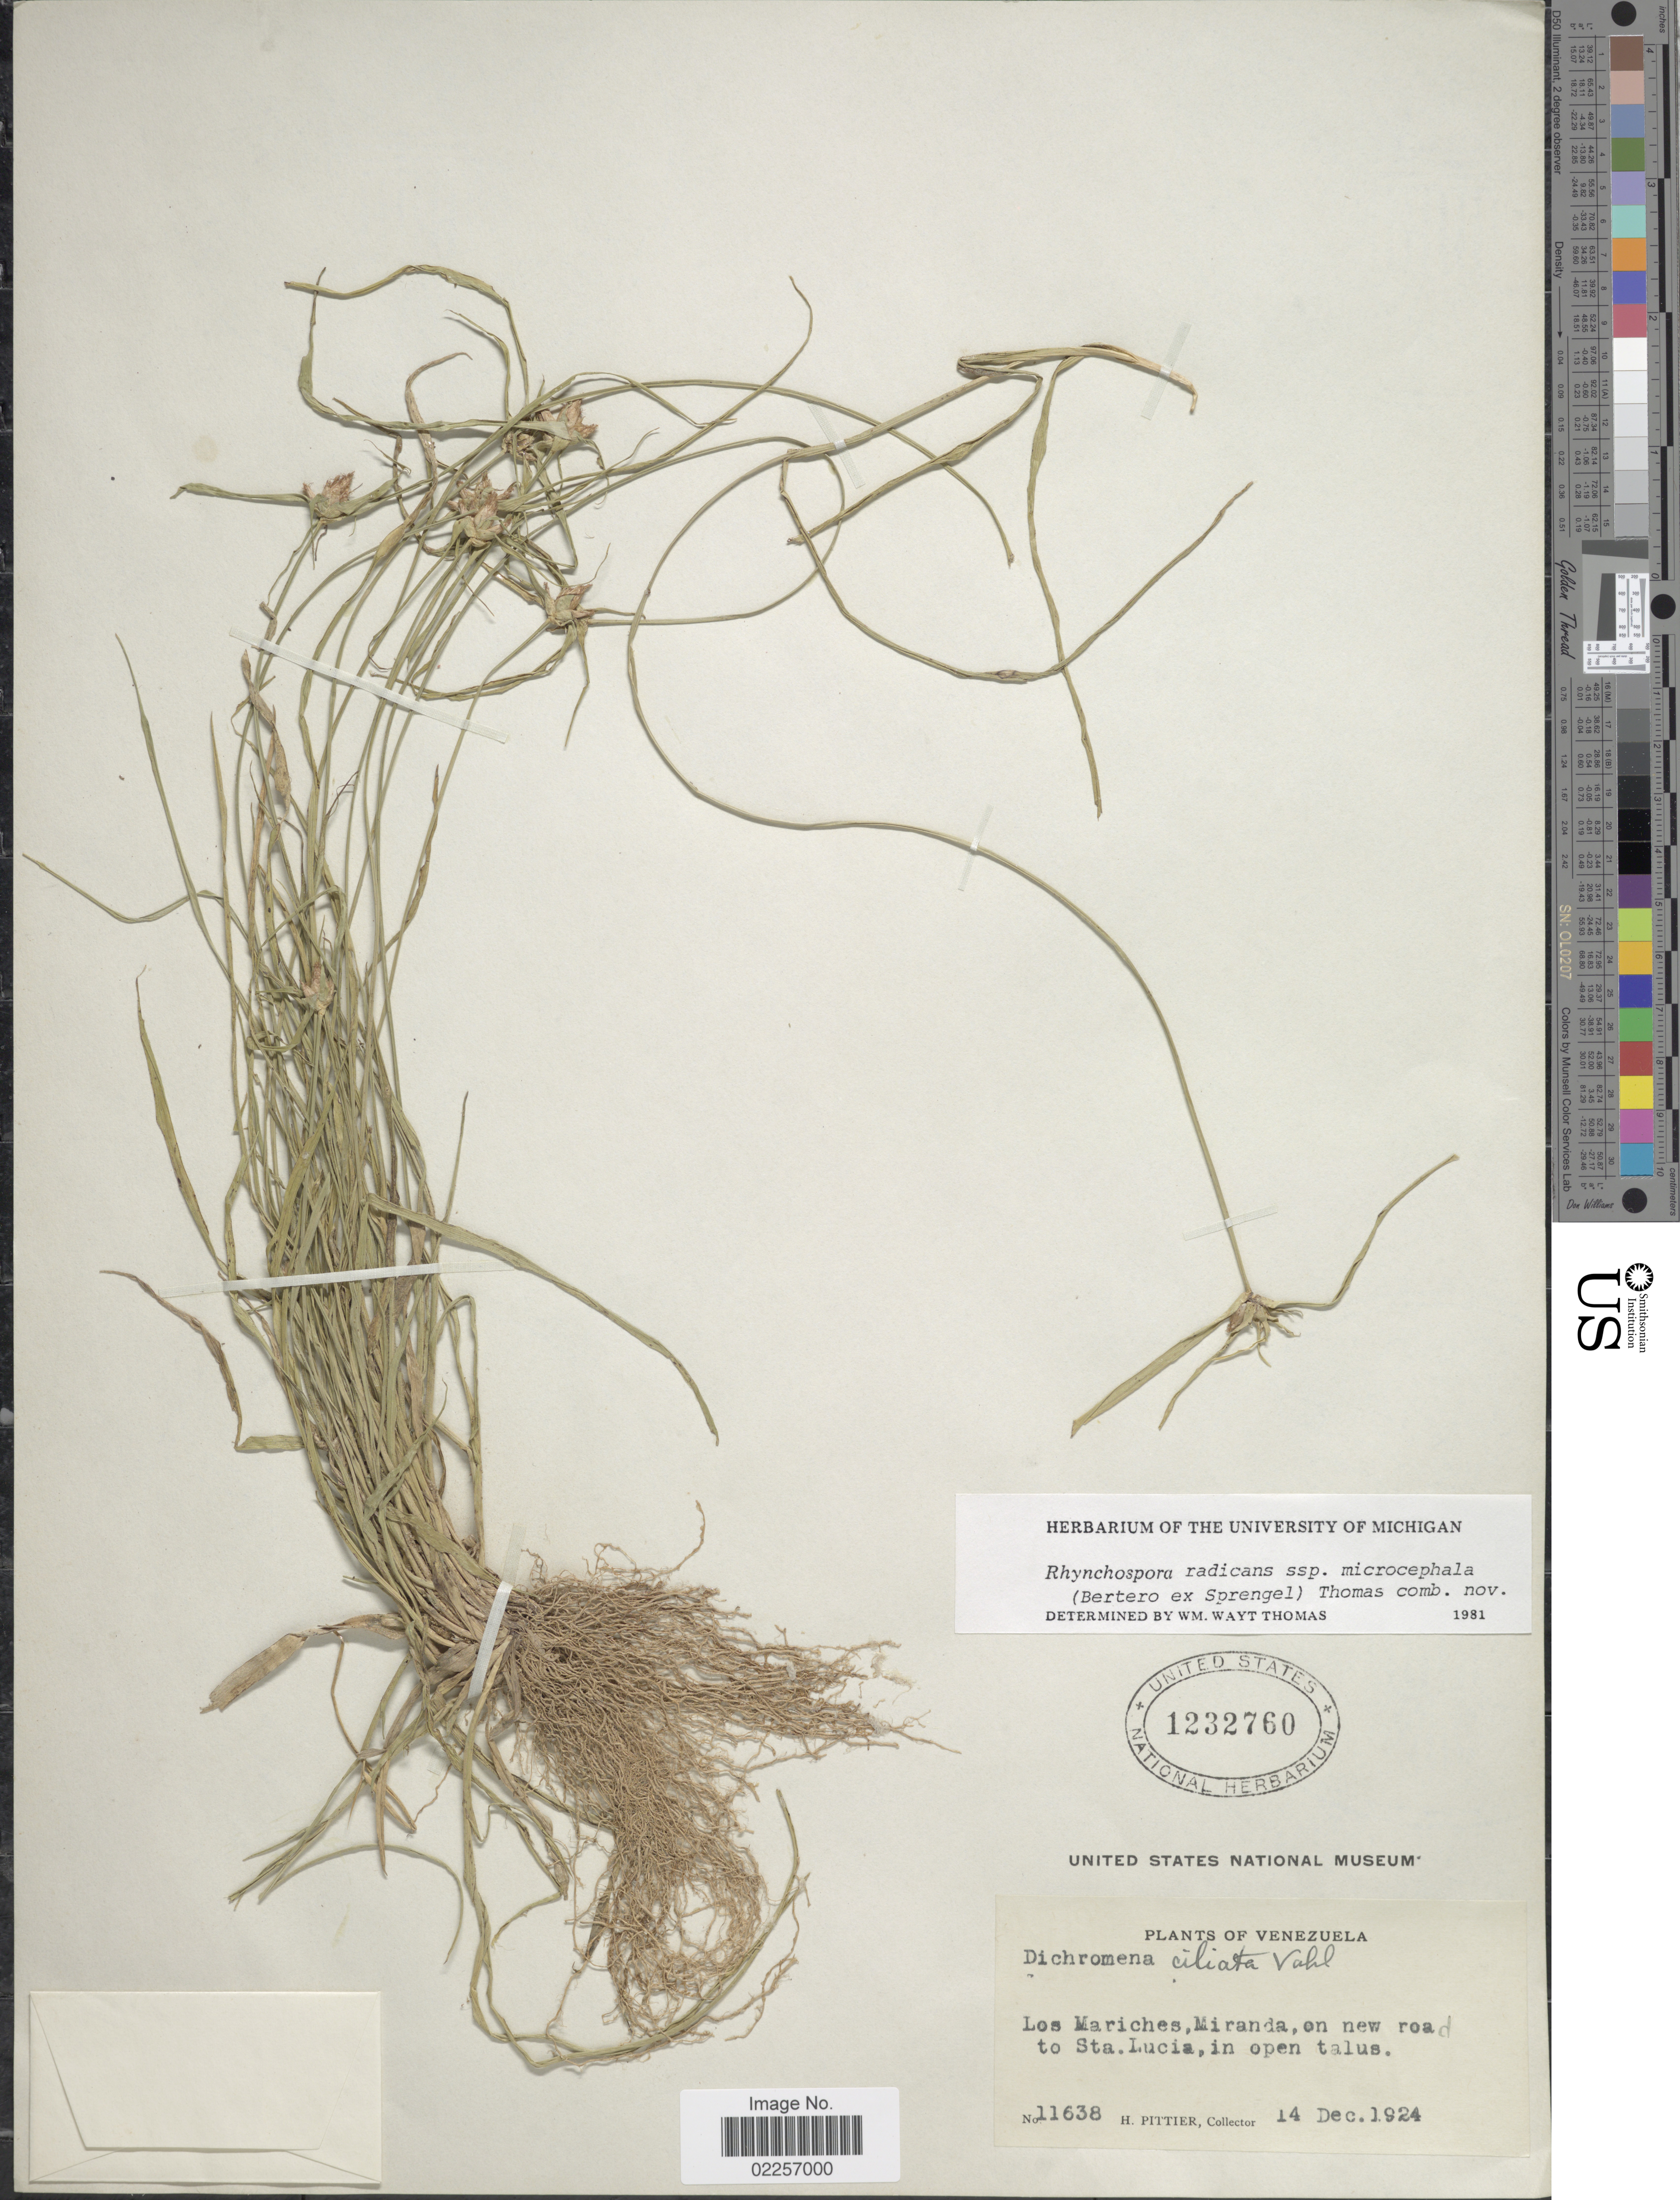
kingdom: Plantae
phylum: Tracheophyta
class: Liliopsida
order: Poales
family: Cyperaceae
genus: Rhynchospora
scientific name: Rhynchospora radicans subsp. microcephala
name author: (Bertero ex Spreng.) W.W. Thomas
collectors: H. F. Pittier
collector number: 11638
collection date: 1924-12-14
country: Venezuela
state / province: Miranda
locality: Los Mariches, on new road to Sta. Lucia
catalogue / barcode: US 1232760